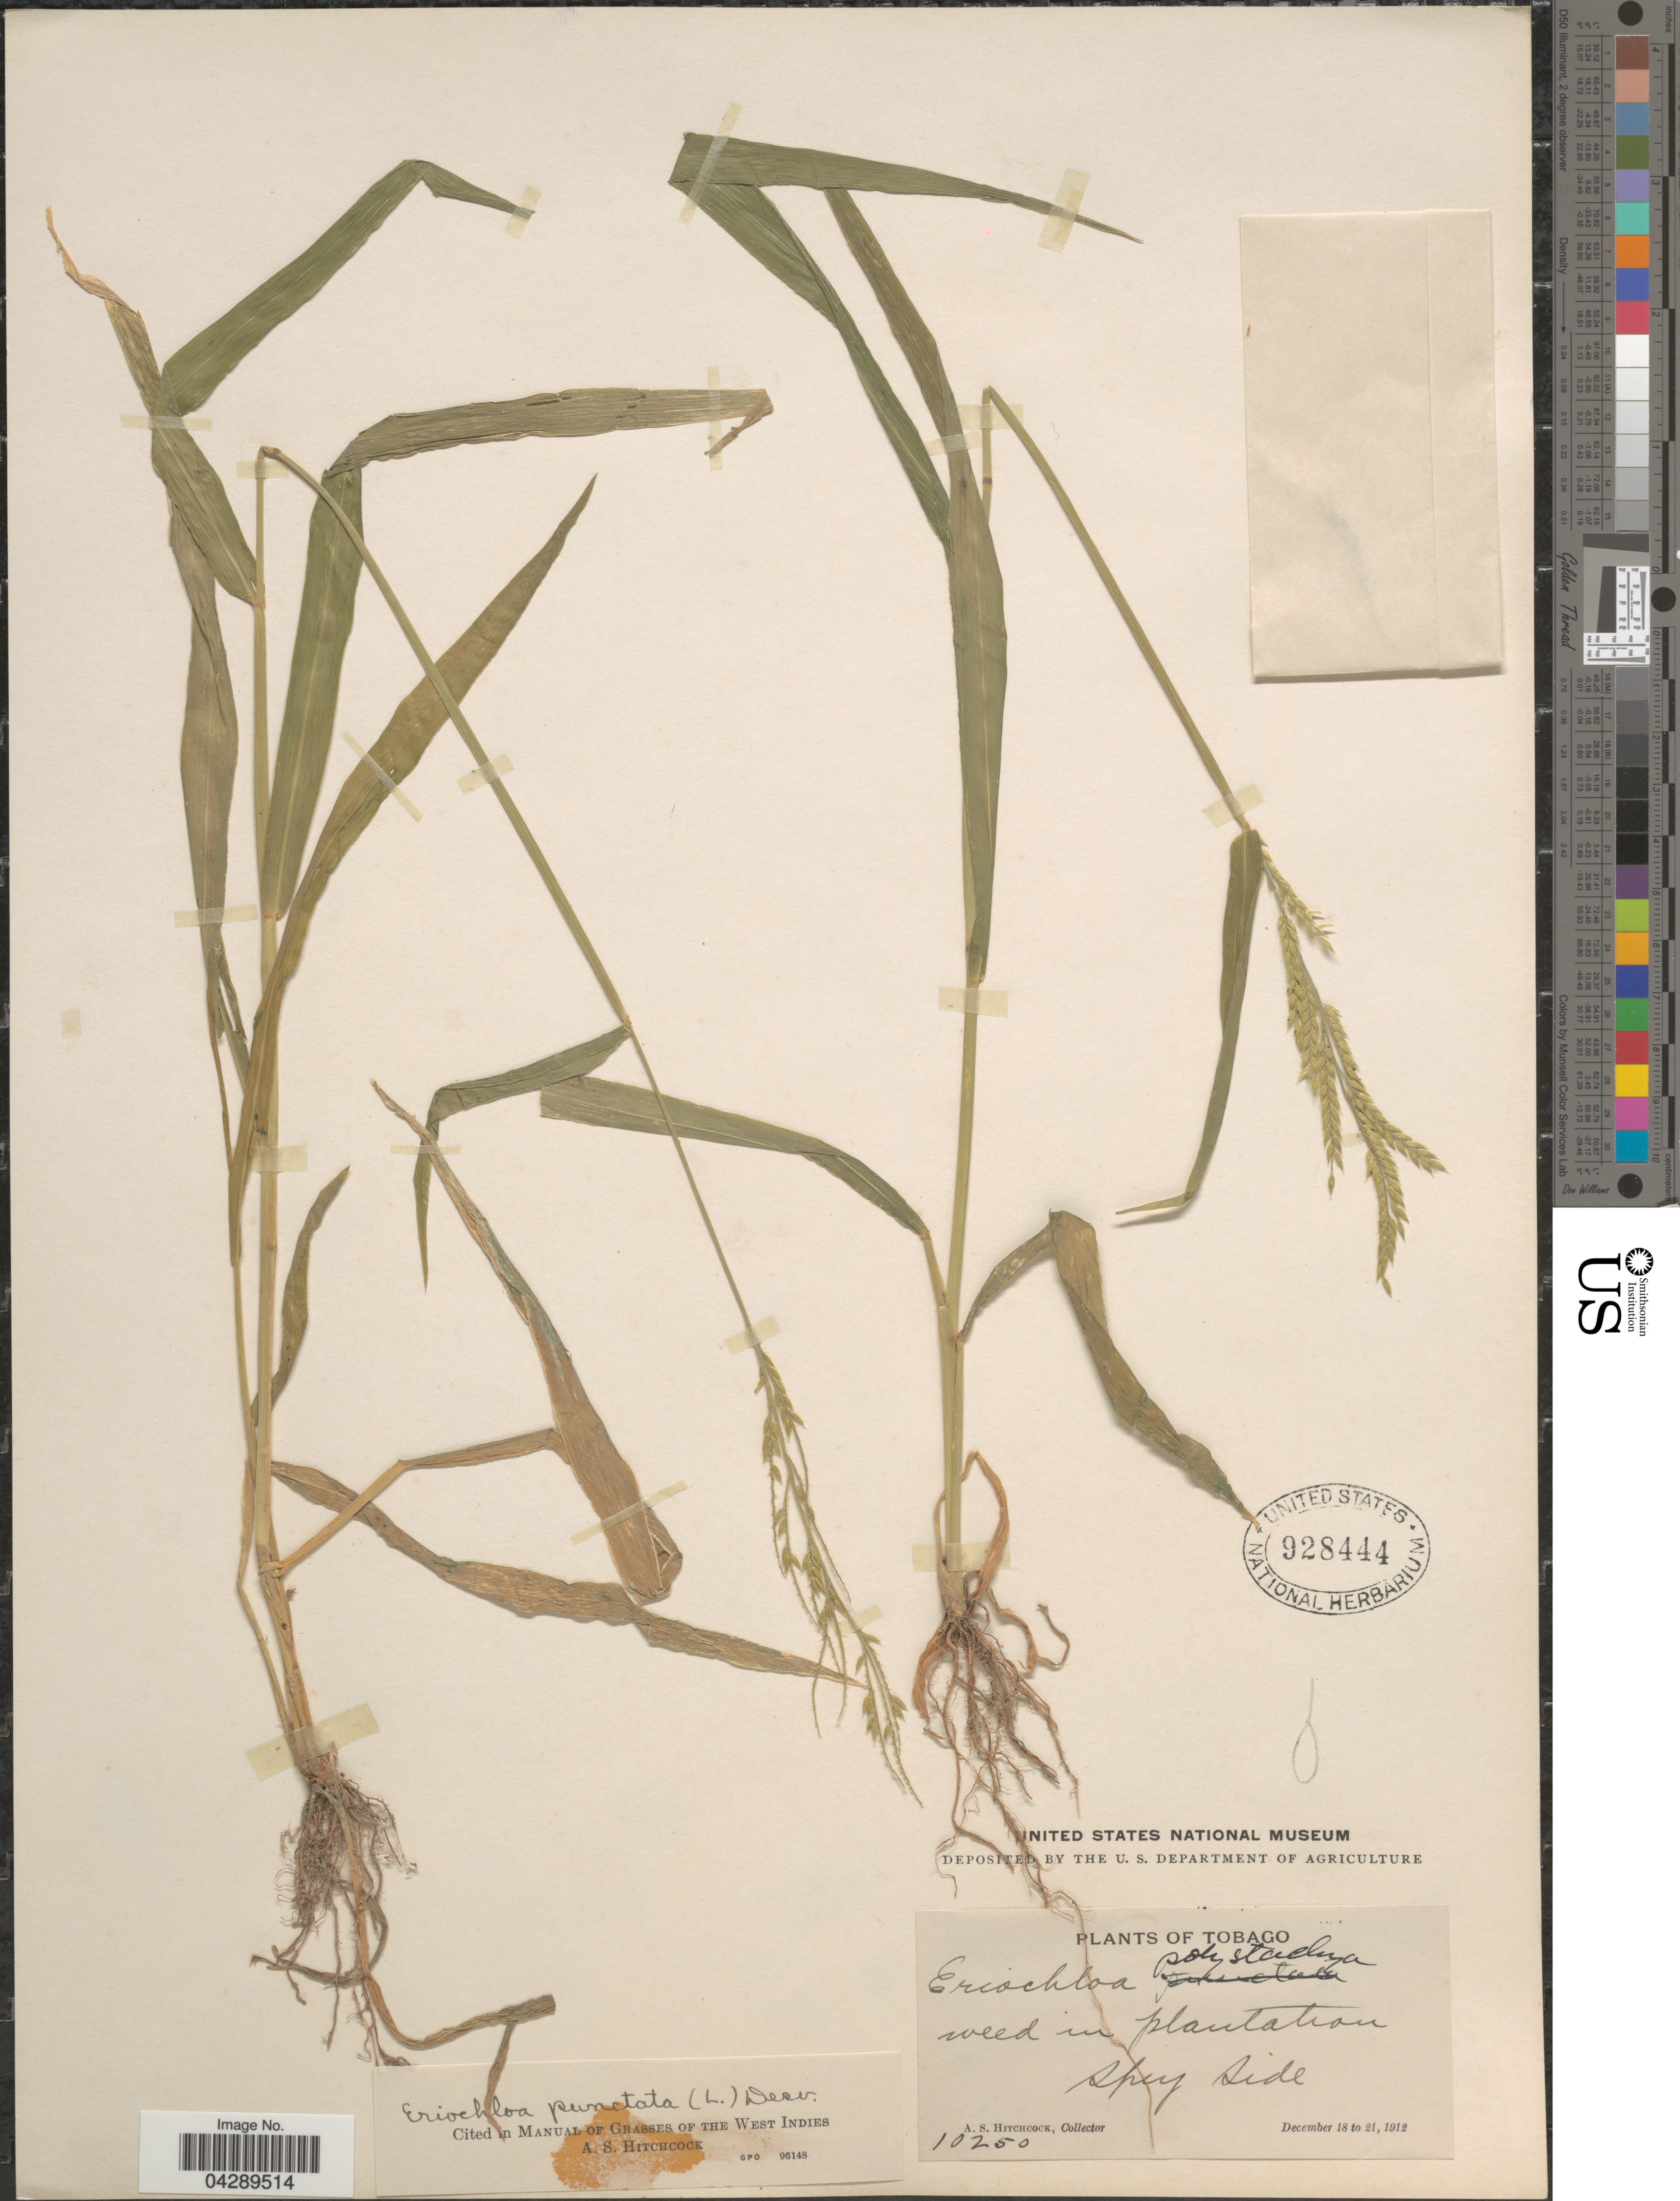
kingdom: Plantae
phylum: Tracheophyta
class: Liliopsida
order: Poales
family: Poaceae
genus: Eriochloa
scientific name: Eriochloa punctata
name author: (L.) Desv. ex Ham.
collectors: A. S. Hitchcock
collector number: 10250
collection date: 1912-12-18/1912-12-21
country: Trinidad and Tobago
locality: Tobago. Weed in plantation. Spey Side.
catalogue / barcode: US 928444